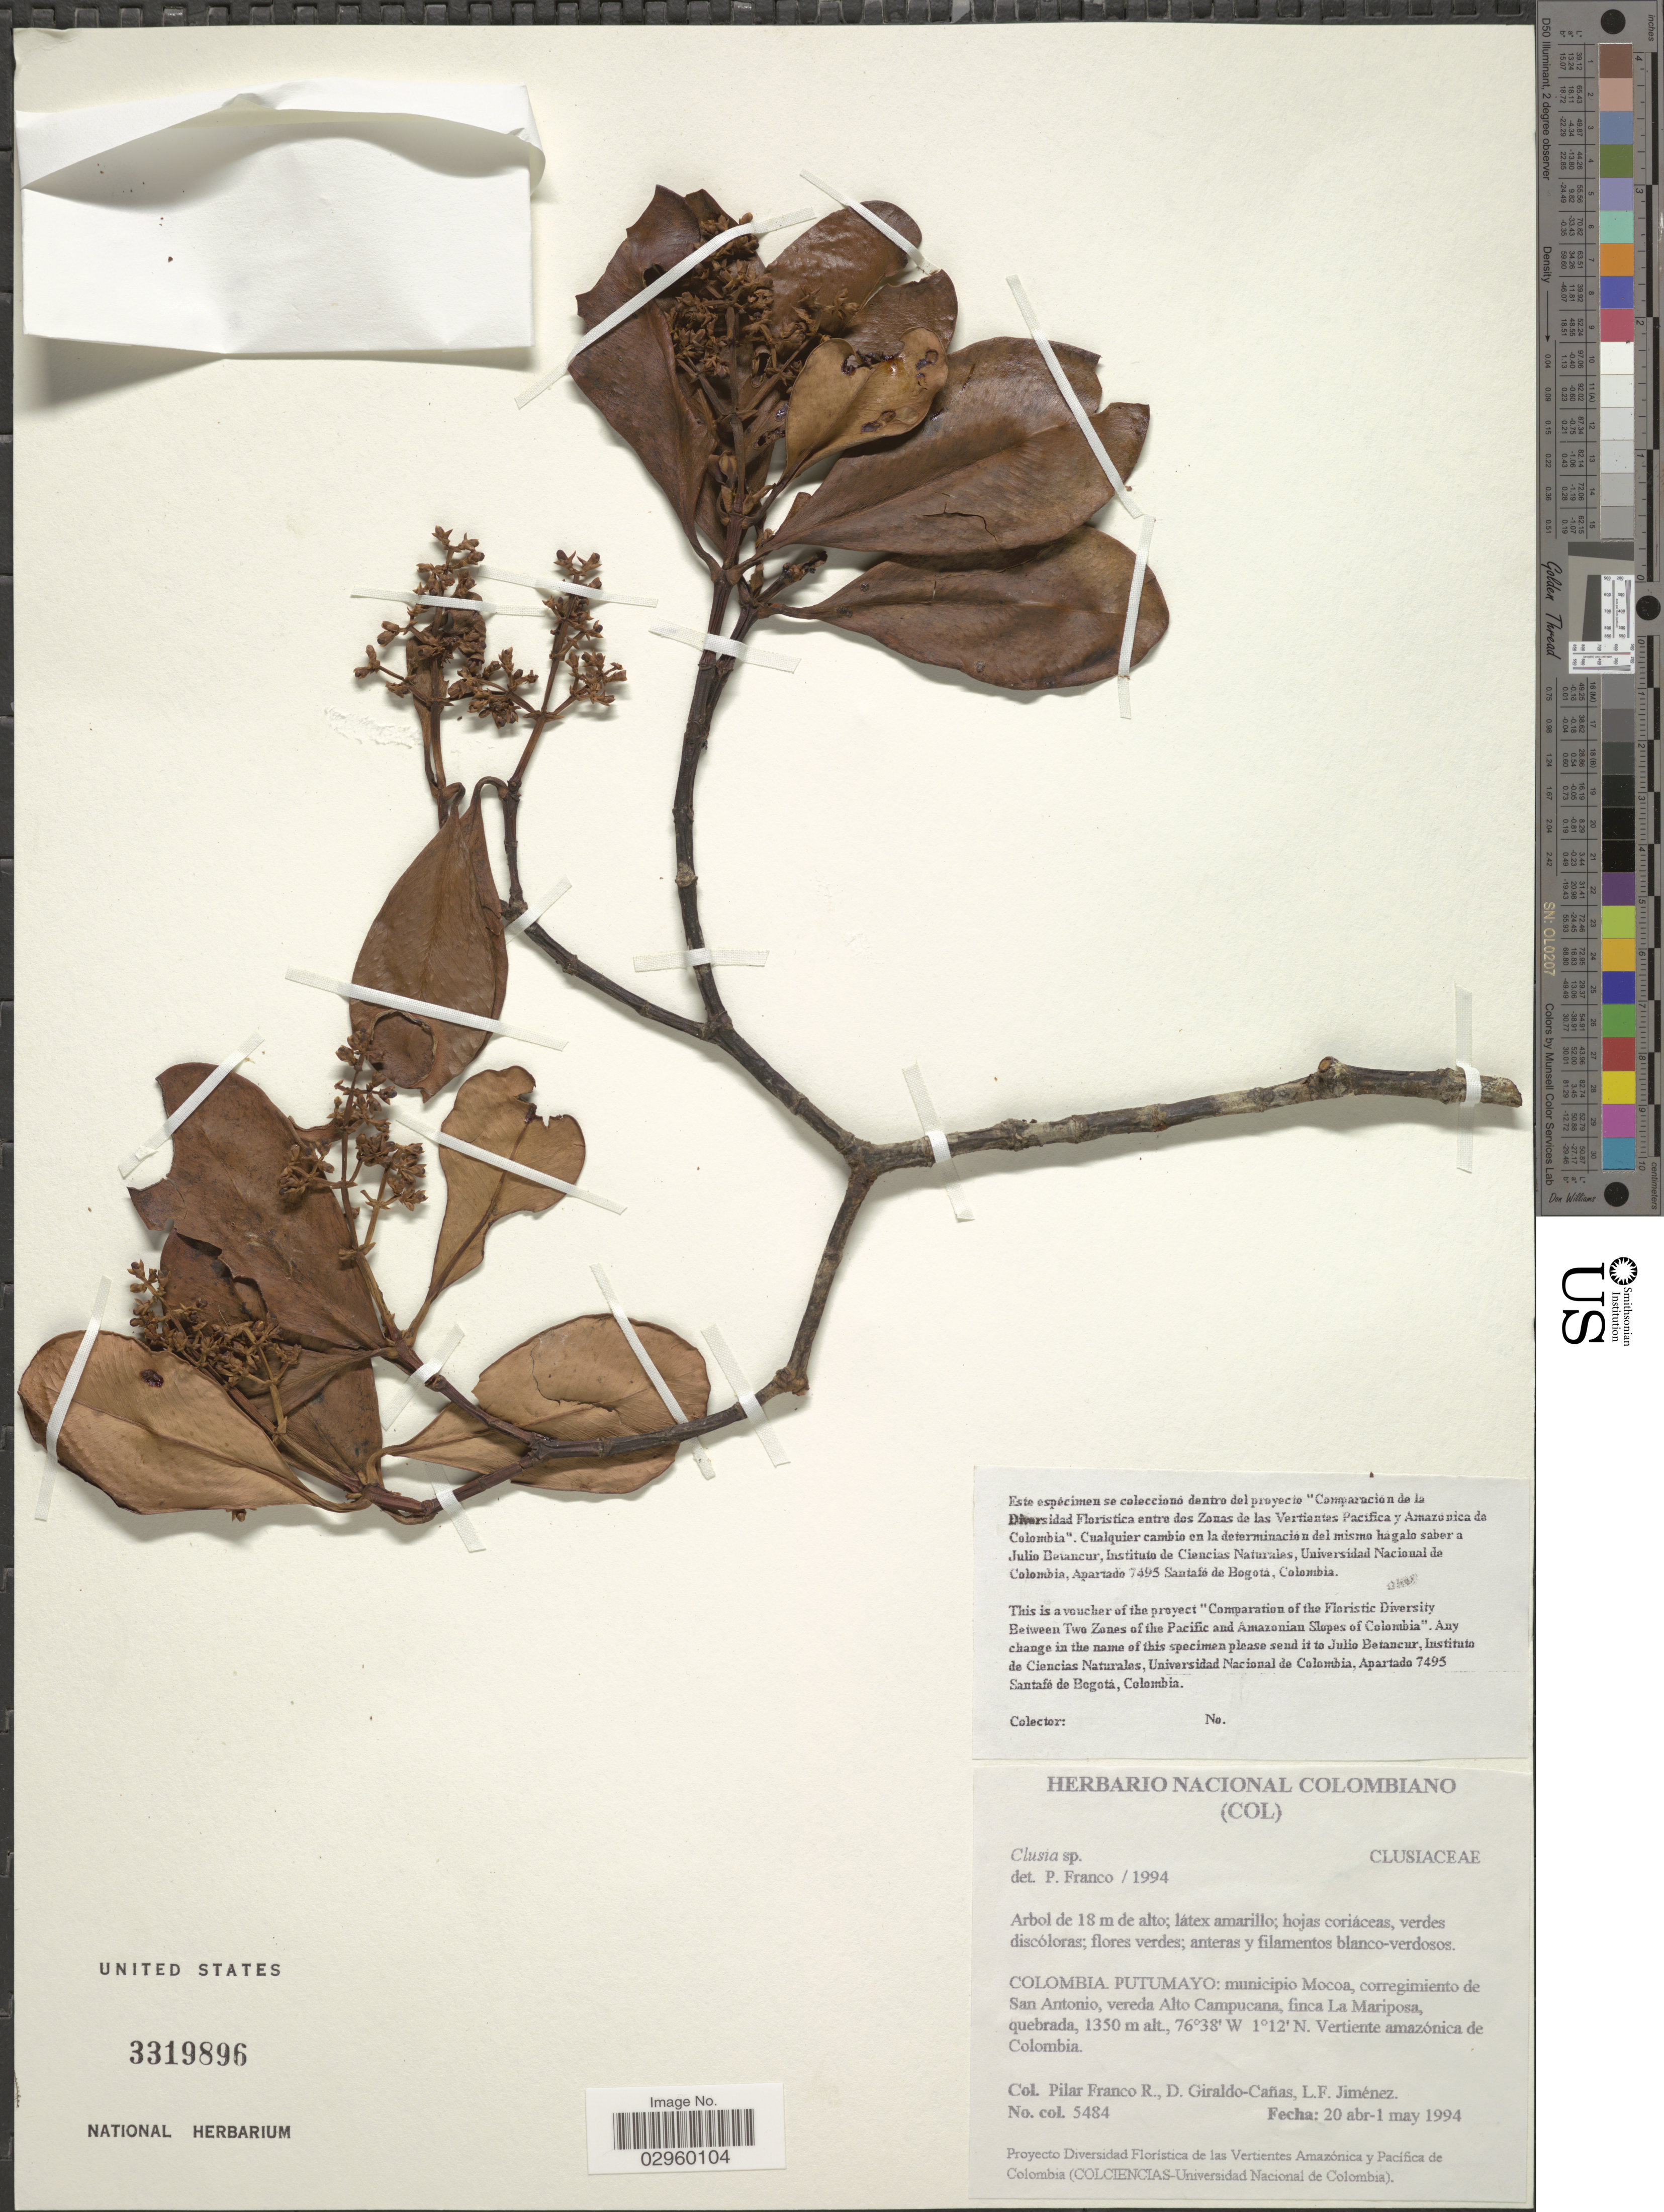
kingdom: Plantae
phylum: Tracheophyta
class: Magnoliopsida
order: Malpighiales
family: Clusiaceae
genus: Clusia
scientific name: Clusia sp.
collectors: P. Franco Roselli, D. Giraldo-Cañas & L. Jimenez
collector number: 5484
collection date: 1994-04-20/1994-05-01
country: Colombia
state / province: Putumayo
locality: Municipio Mocoa, corregimiento de San Antonio, vereda Alto Campucana, finca La Mariposa, quebrada, Vertiente amazónica de Colombia.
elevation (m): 1350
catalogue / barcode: US 3319896